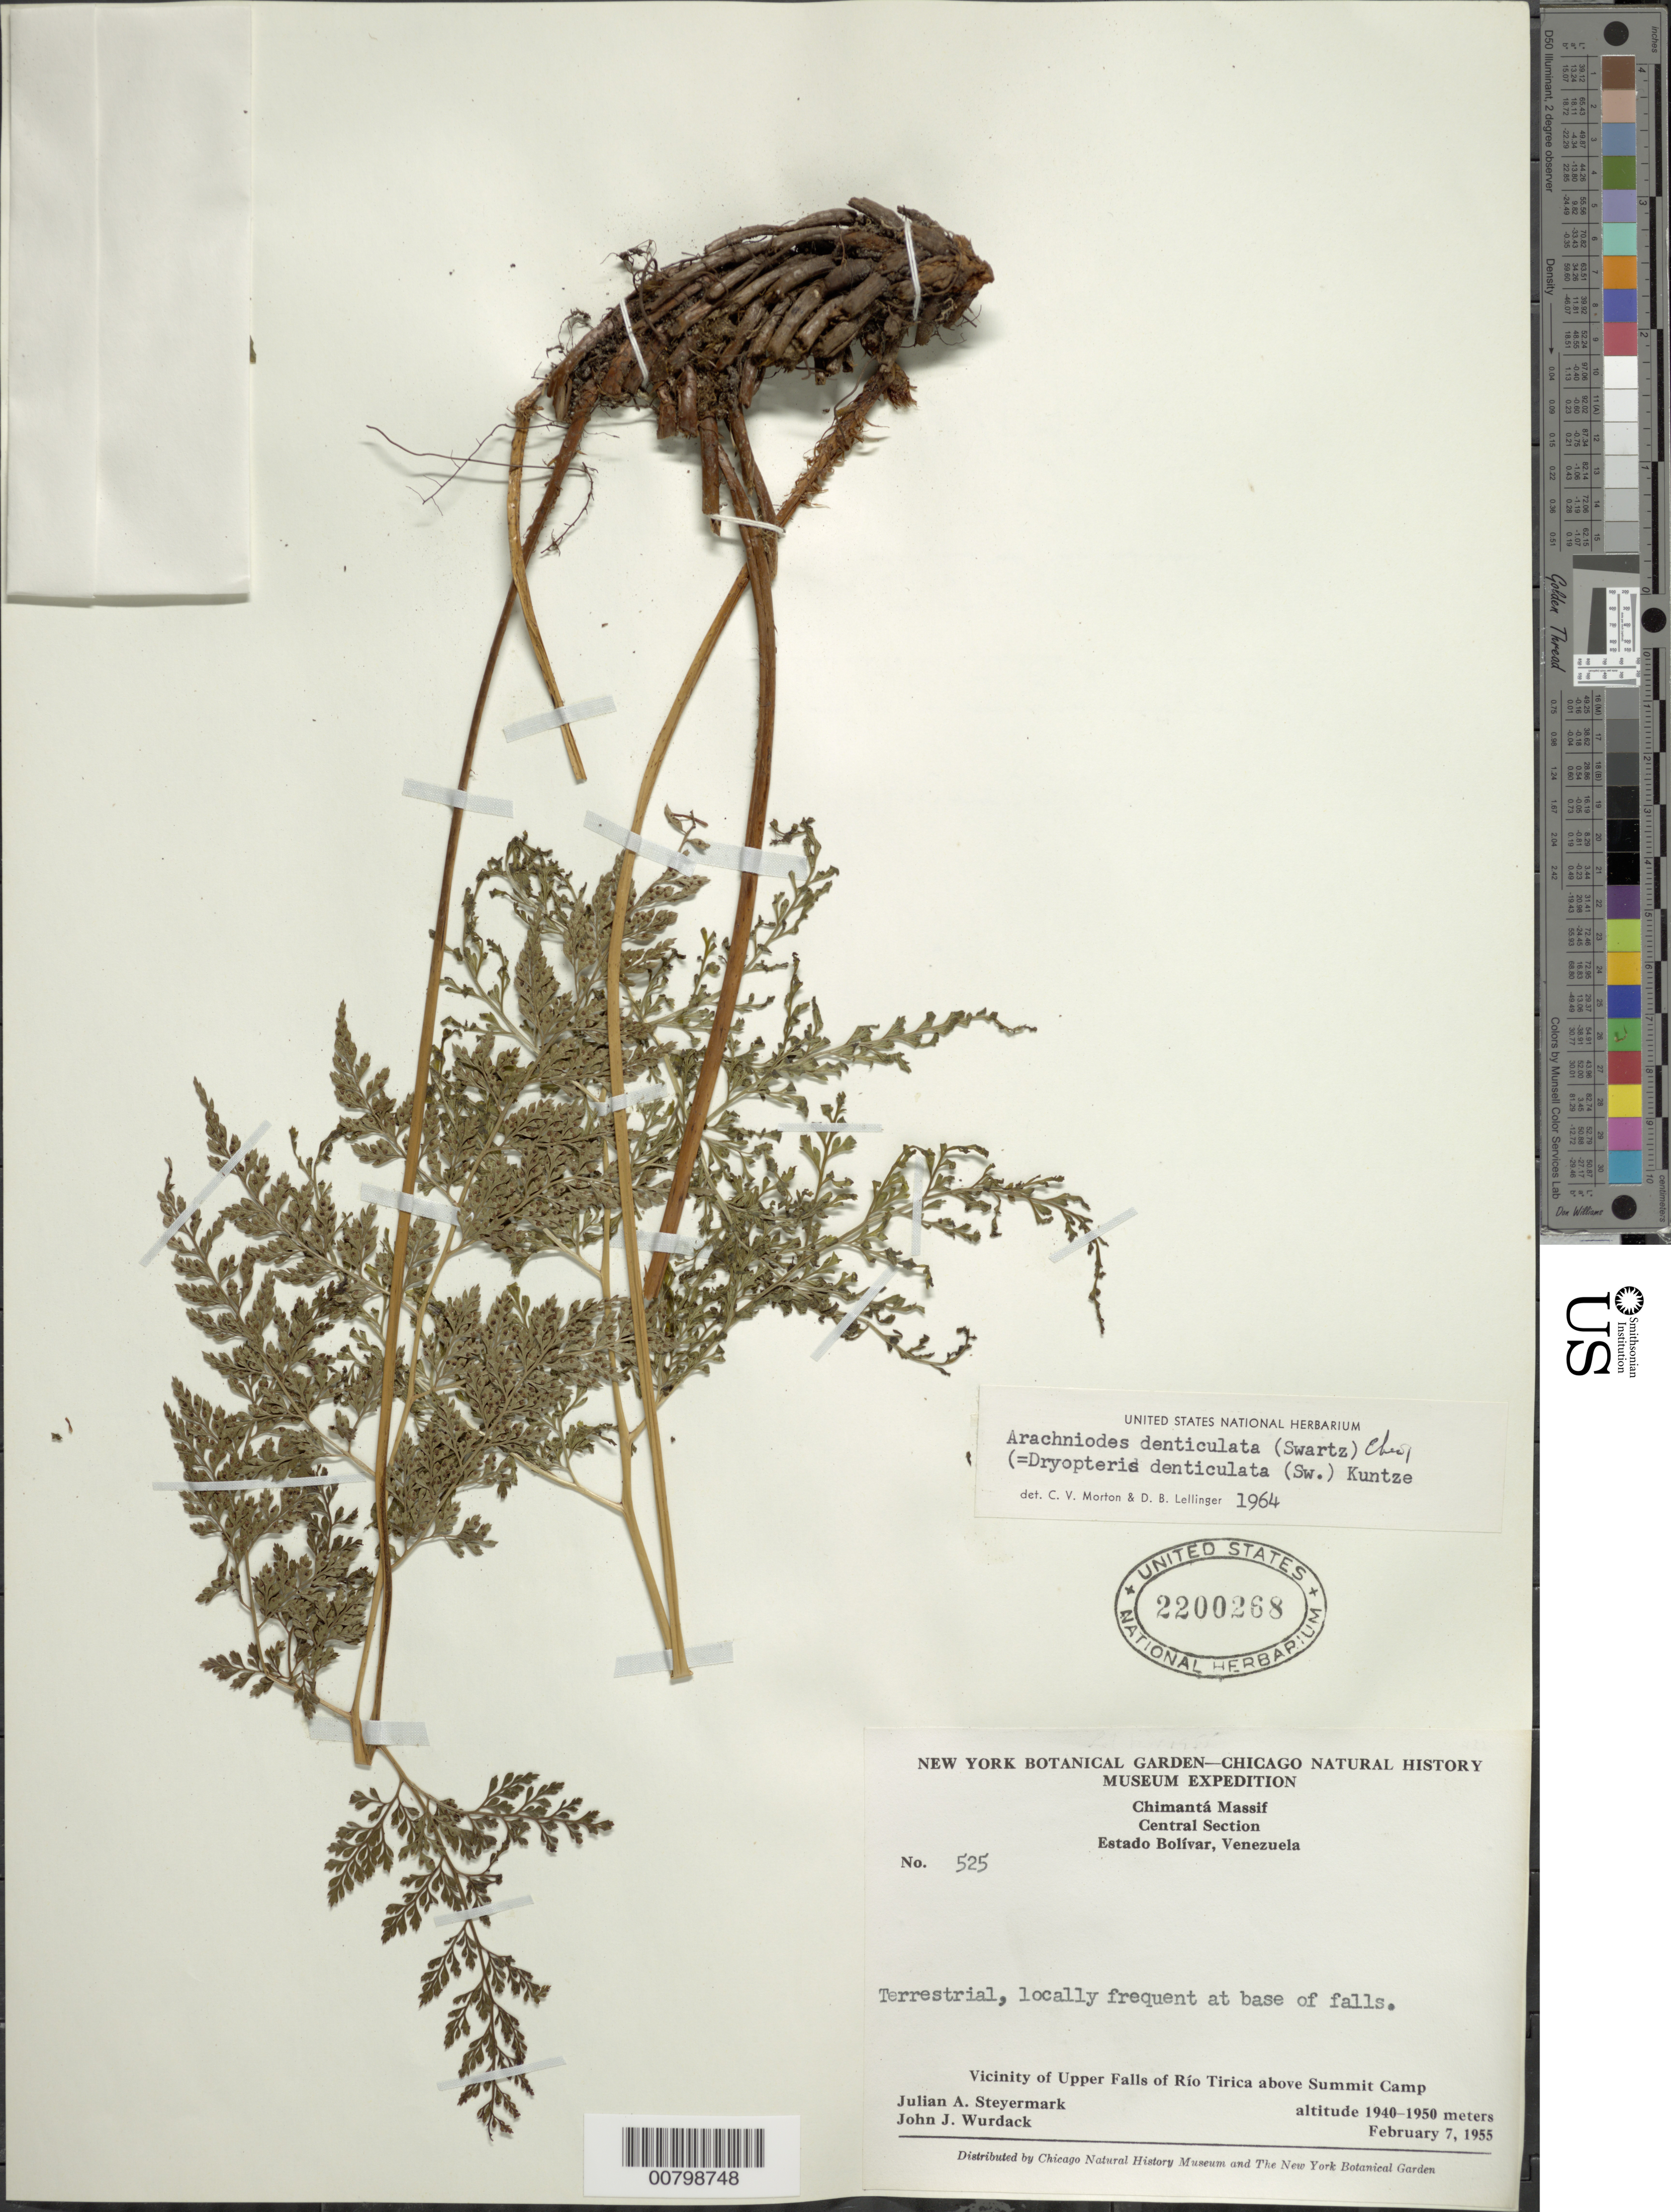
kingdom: Plantae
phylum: Tracheophyta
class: Polypodiopsida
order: Polypodiales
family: Dryopteridaceae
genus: Arachniodes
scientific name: Arachniodes denticulata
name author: (Sw.) Ching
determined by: Morton, C. V.; Lellinger, D. B.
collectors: J. Steyermark & J. J. Wurdack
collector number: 55 525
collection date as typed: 7-Feb-55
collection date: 1955-02-07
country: Venezuela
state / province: Bolívar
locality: Chimantá Massif, Upper Falls of Río Tirica above Summit Camp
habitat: Base of falls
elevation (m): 1940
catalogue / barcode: US 2200268